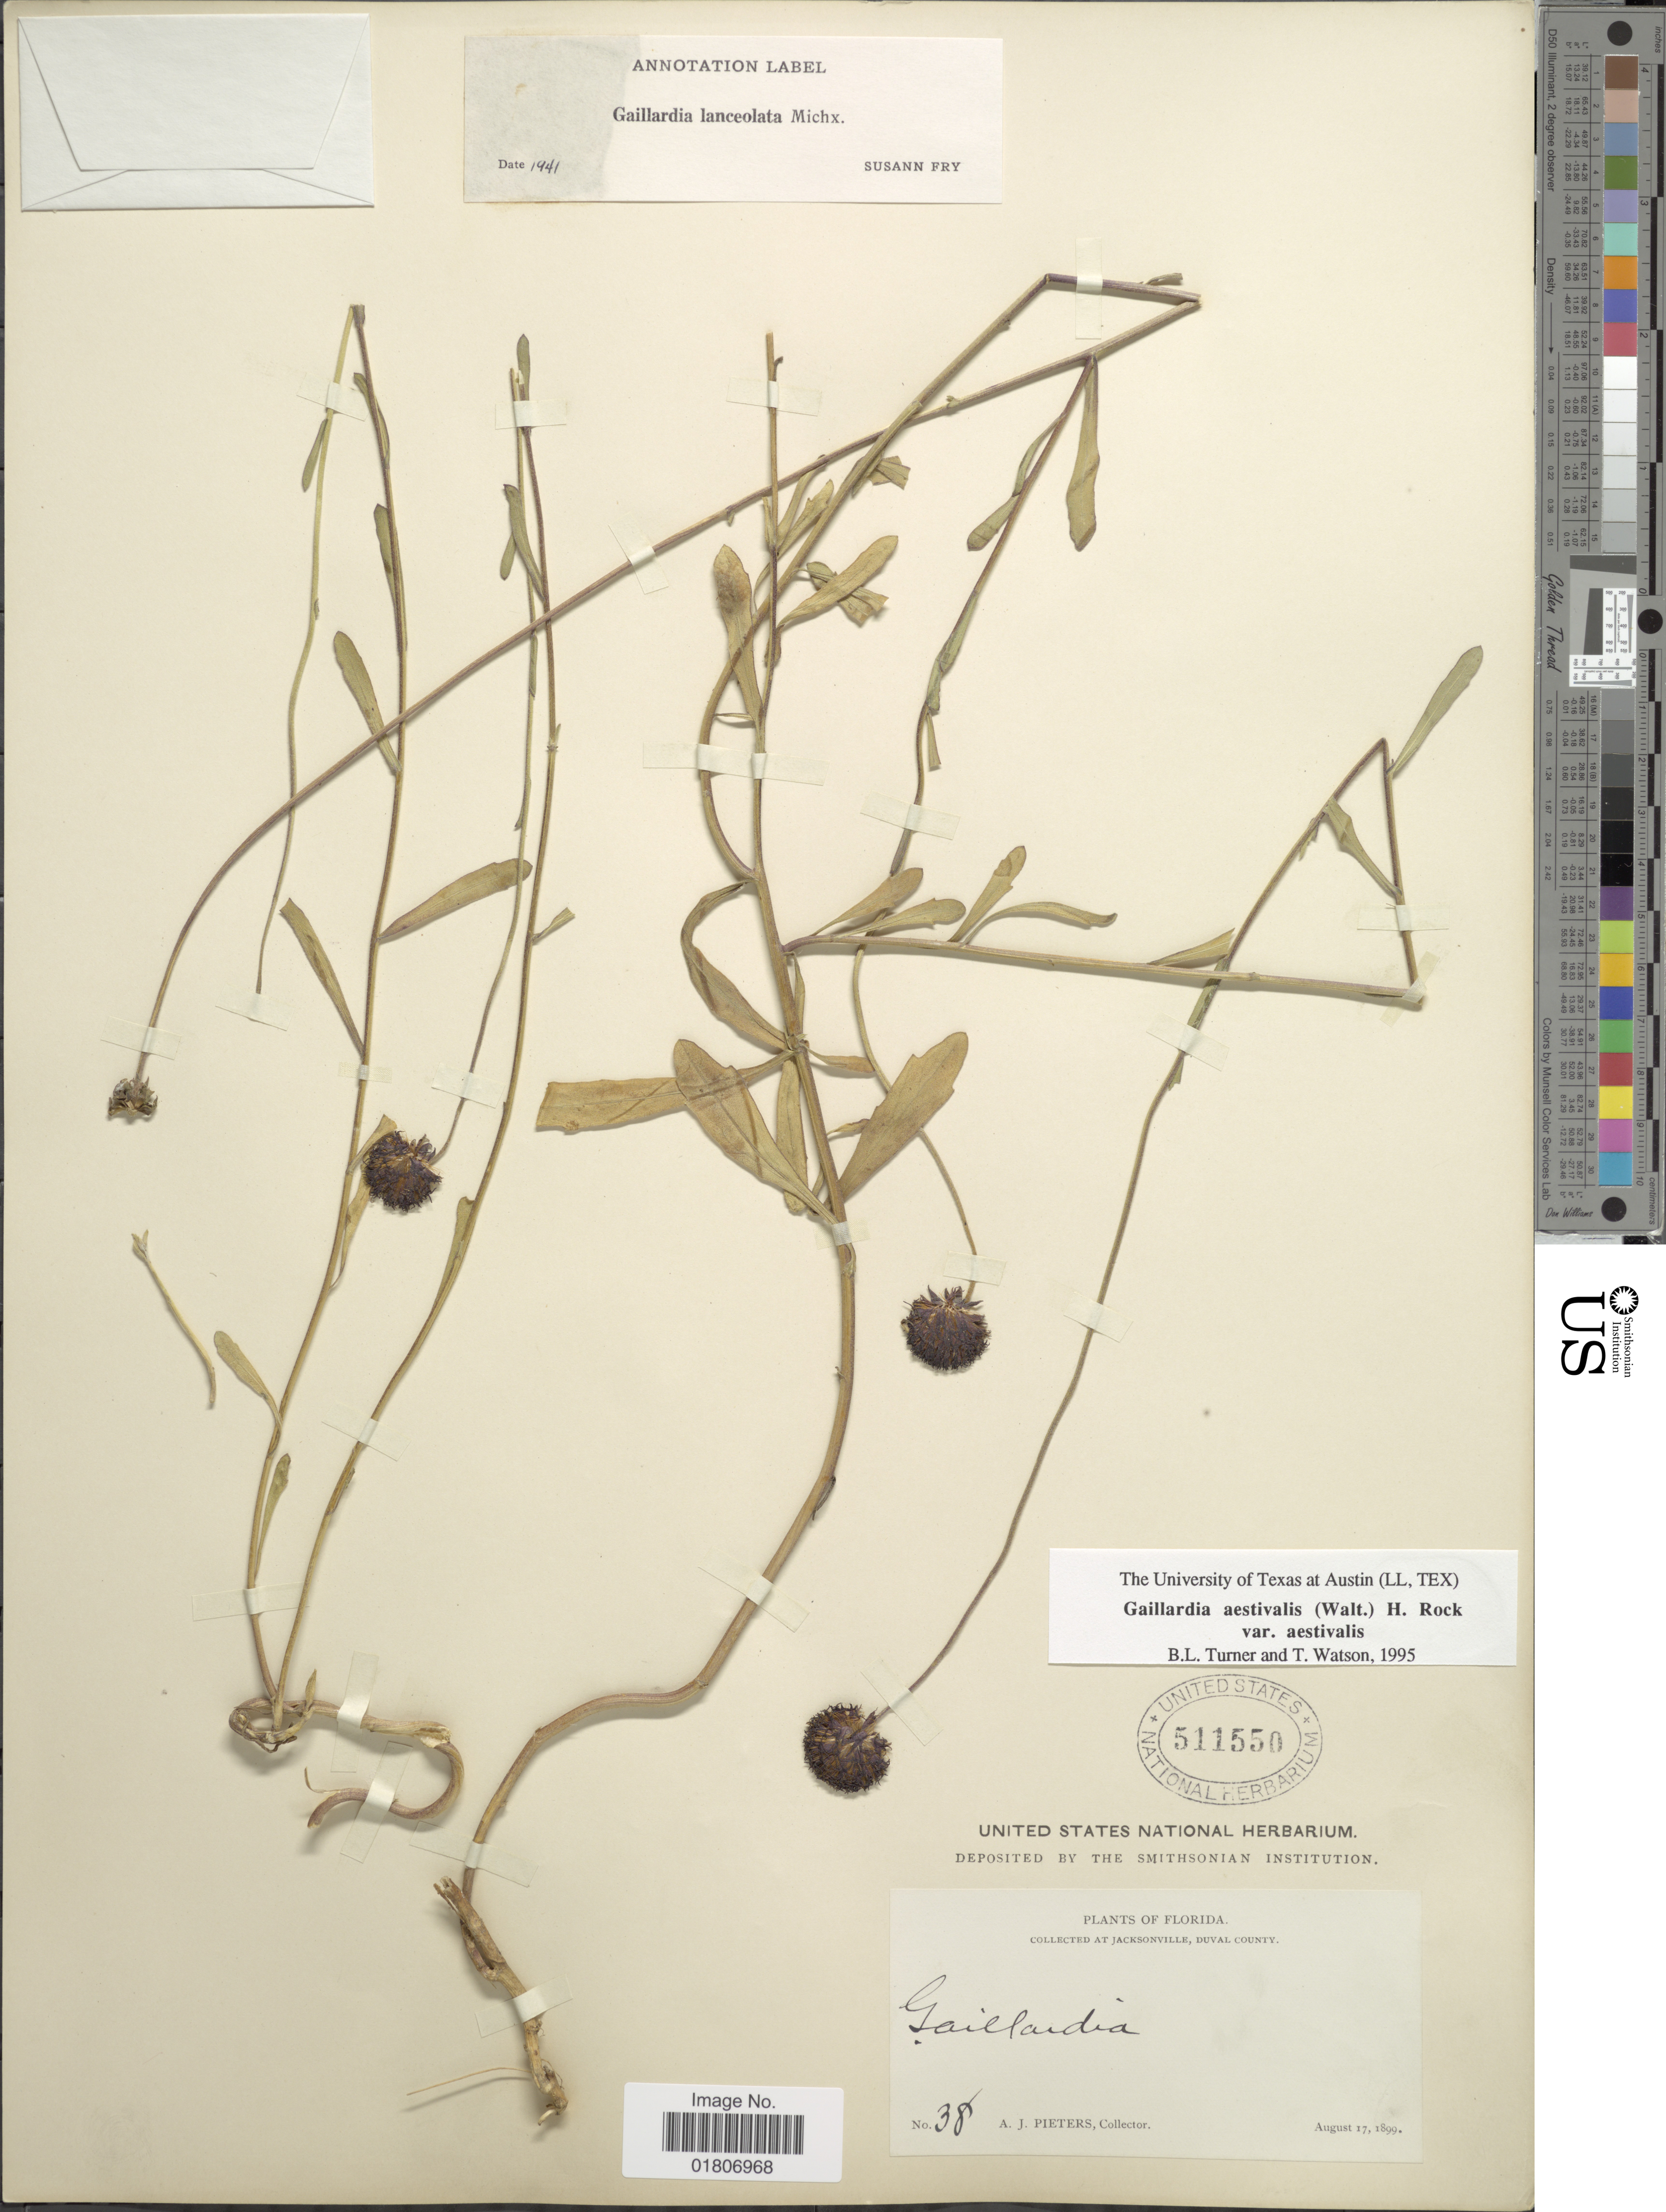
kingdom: Plantae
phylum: Tracheophyta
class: Magnoliopsida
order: Asterales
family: Asteraceae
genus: Gaillardia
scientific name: Gaillardia aestivalis var. aestivalis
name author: (Walter) H. Rock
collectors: A. Pieters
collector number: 38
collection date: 1899-08-17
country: United States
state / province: Florida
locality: Jacksonville, Duval County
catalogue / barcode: US 511550